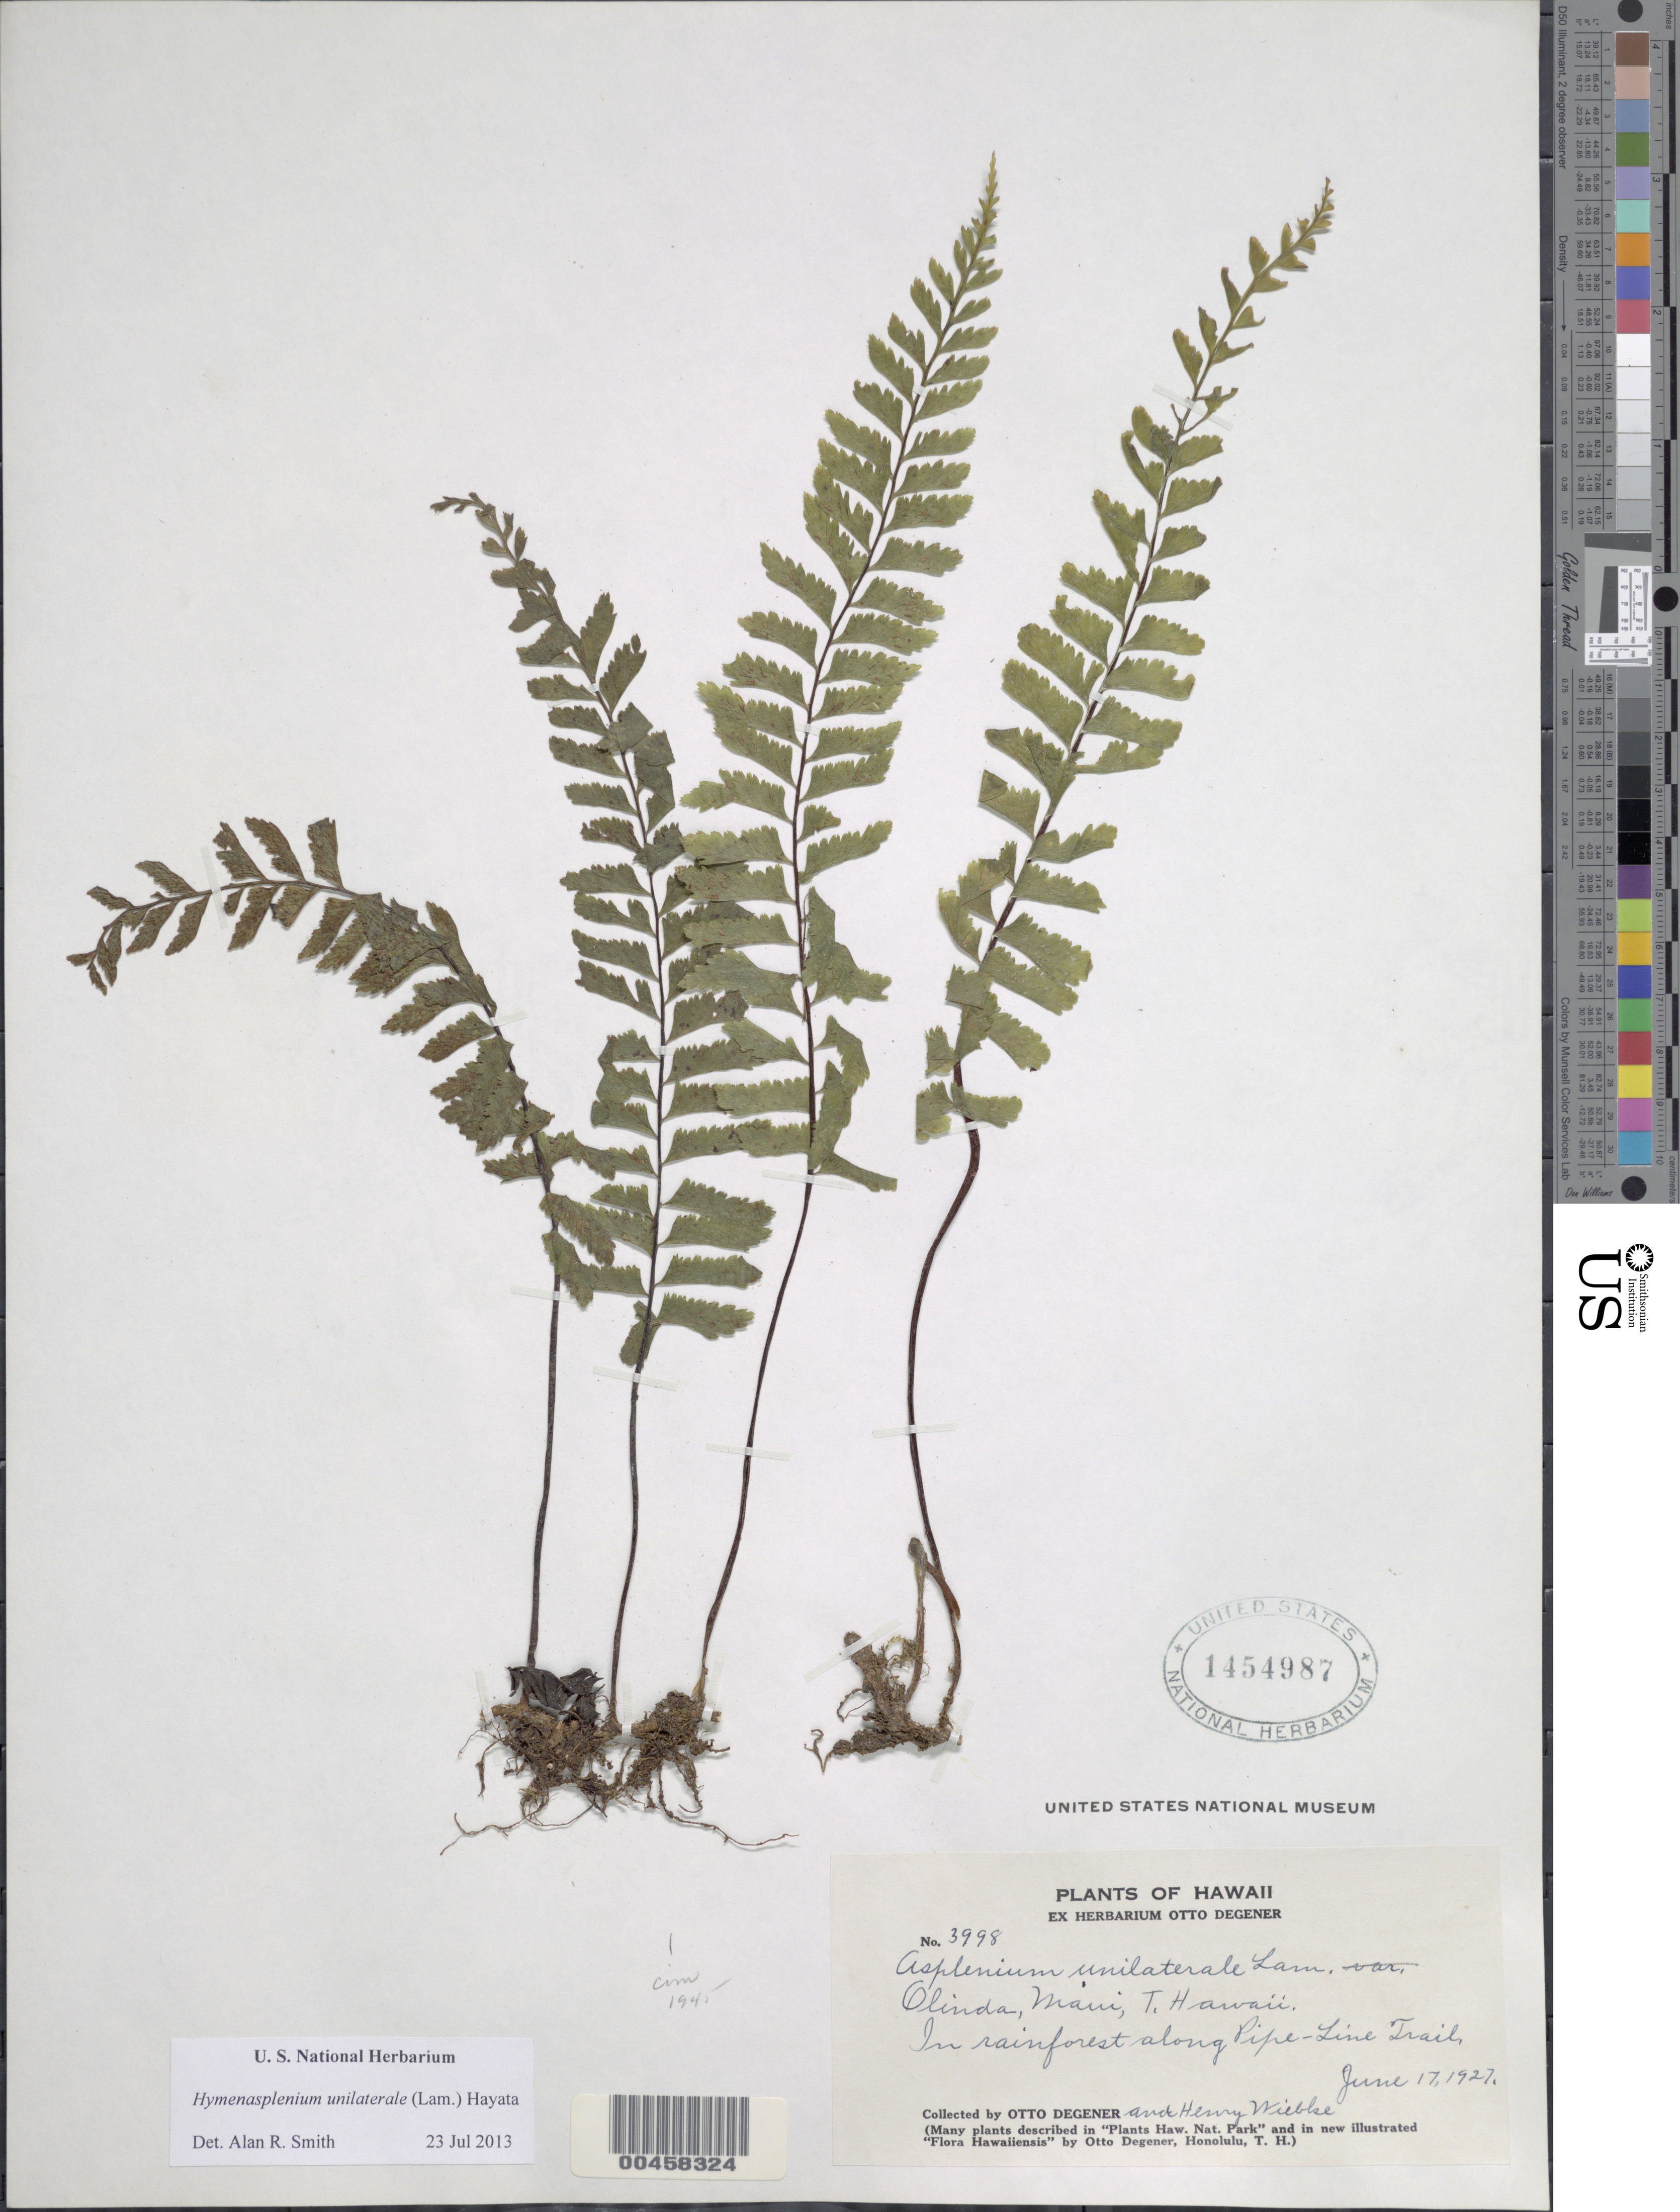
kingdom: Plantae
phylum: Tracheophyta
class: Polypodiopsida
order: Polypodiales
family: Aspleniaceae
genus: Hymenasplenium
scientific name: Hymenasplenium unilaterale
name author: (Lam.) Hayata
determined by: Smith, Alan R., (UC)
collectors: O. Degener & H. Wiebke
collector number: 3998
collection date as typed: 17 Jun 1927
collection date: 1927-06-17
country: United States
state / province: Hawaii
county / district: Maui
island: Maui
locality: Olinda, along Pipe-Line Trail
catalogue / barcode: US 1454987